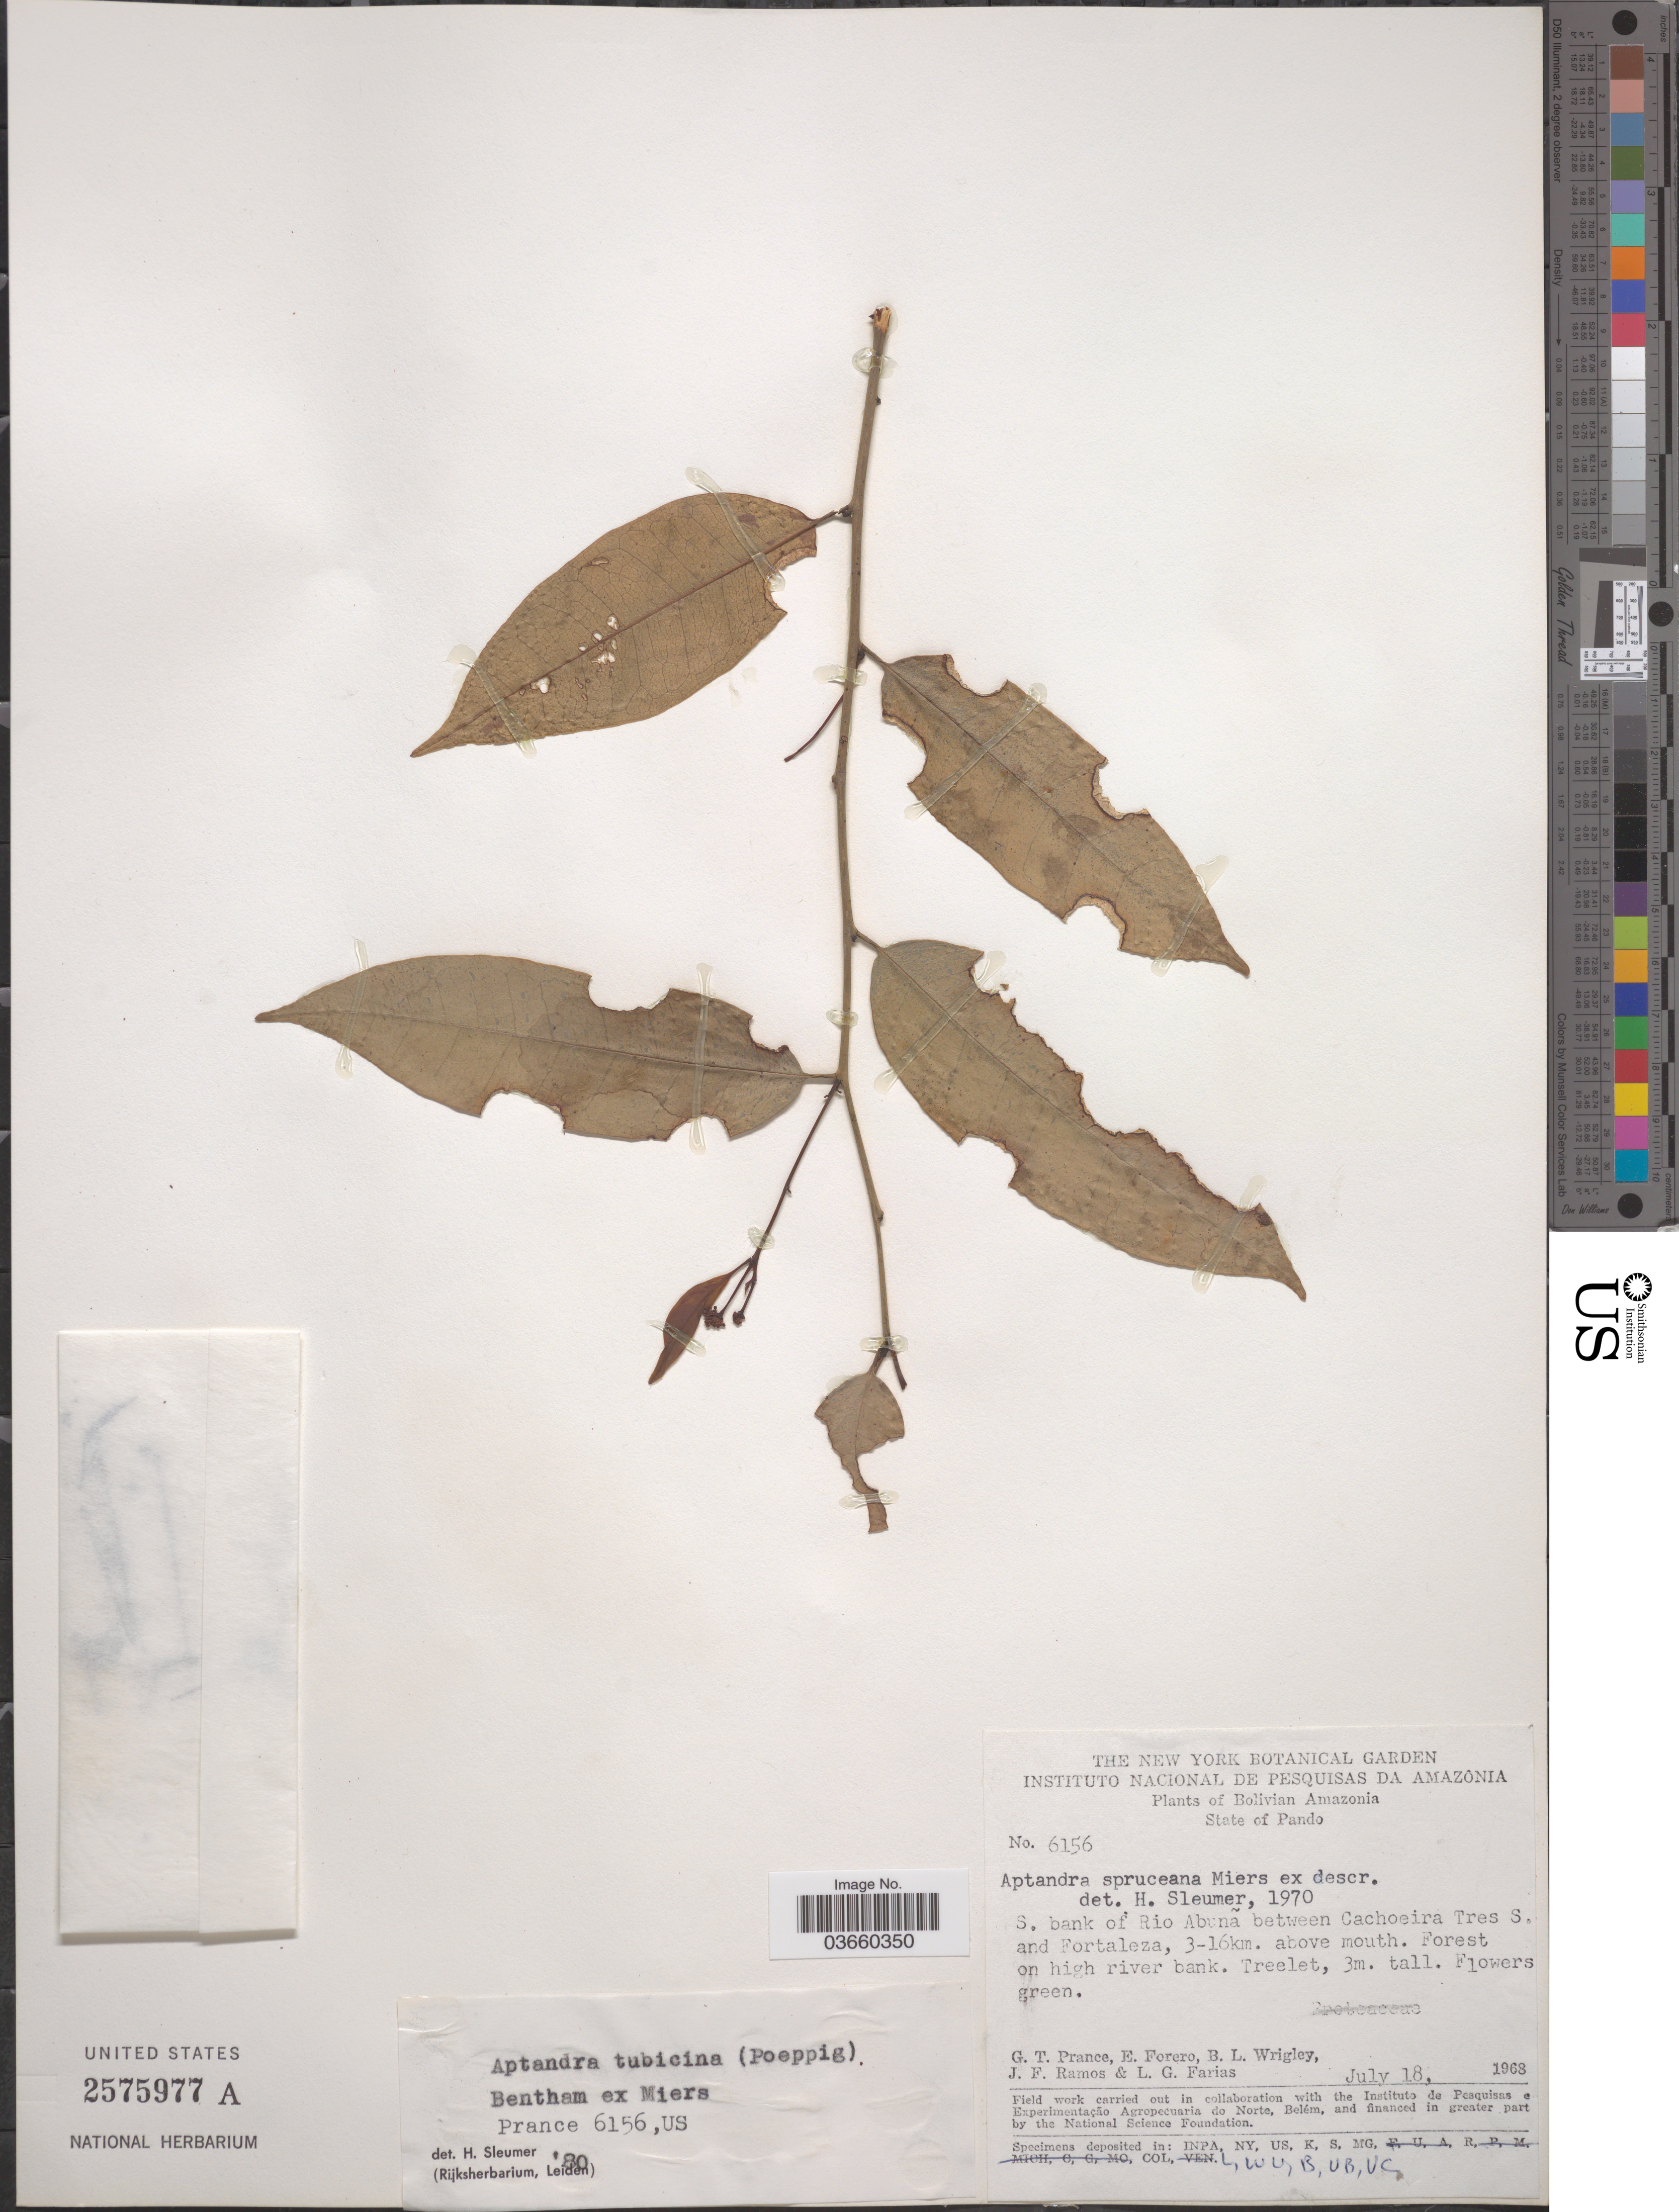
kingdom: Plantae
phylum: Tracheophyta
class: Magnoliopsida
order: Santalales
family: Aptandraceae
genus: Aptandra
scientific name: Aptandra tubicina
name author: (Poepp.) Miers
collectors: G. T. Prance, E. Forero, B. L. Wrigley, J. F. Ramos & L. G. Farias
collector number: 6156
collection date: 1968-07-18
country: Bolivia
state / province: Pando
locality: Bolivian Amazonia. S. bank of Rio Abunã between Cachoeira Tres S. and Fortaleza, 3-16km. above mouth. Forest on high river bank.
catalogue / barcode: US 2575977A